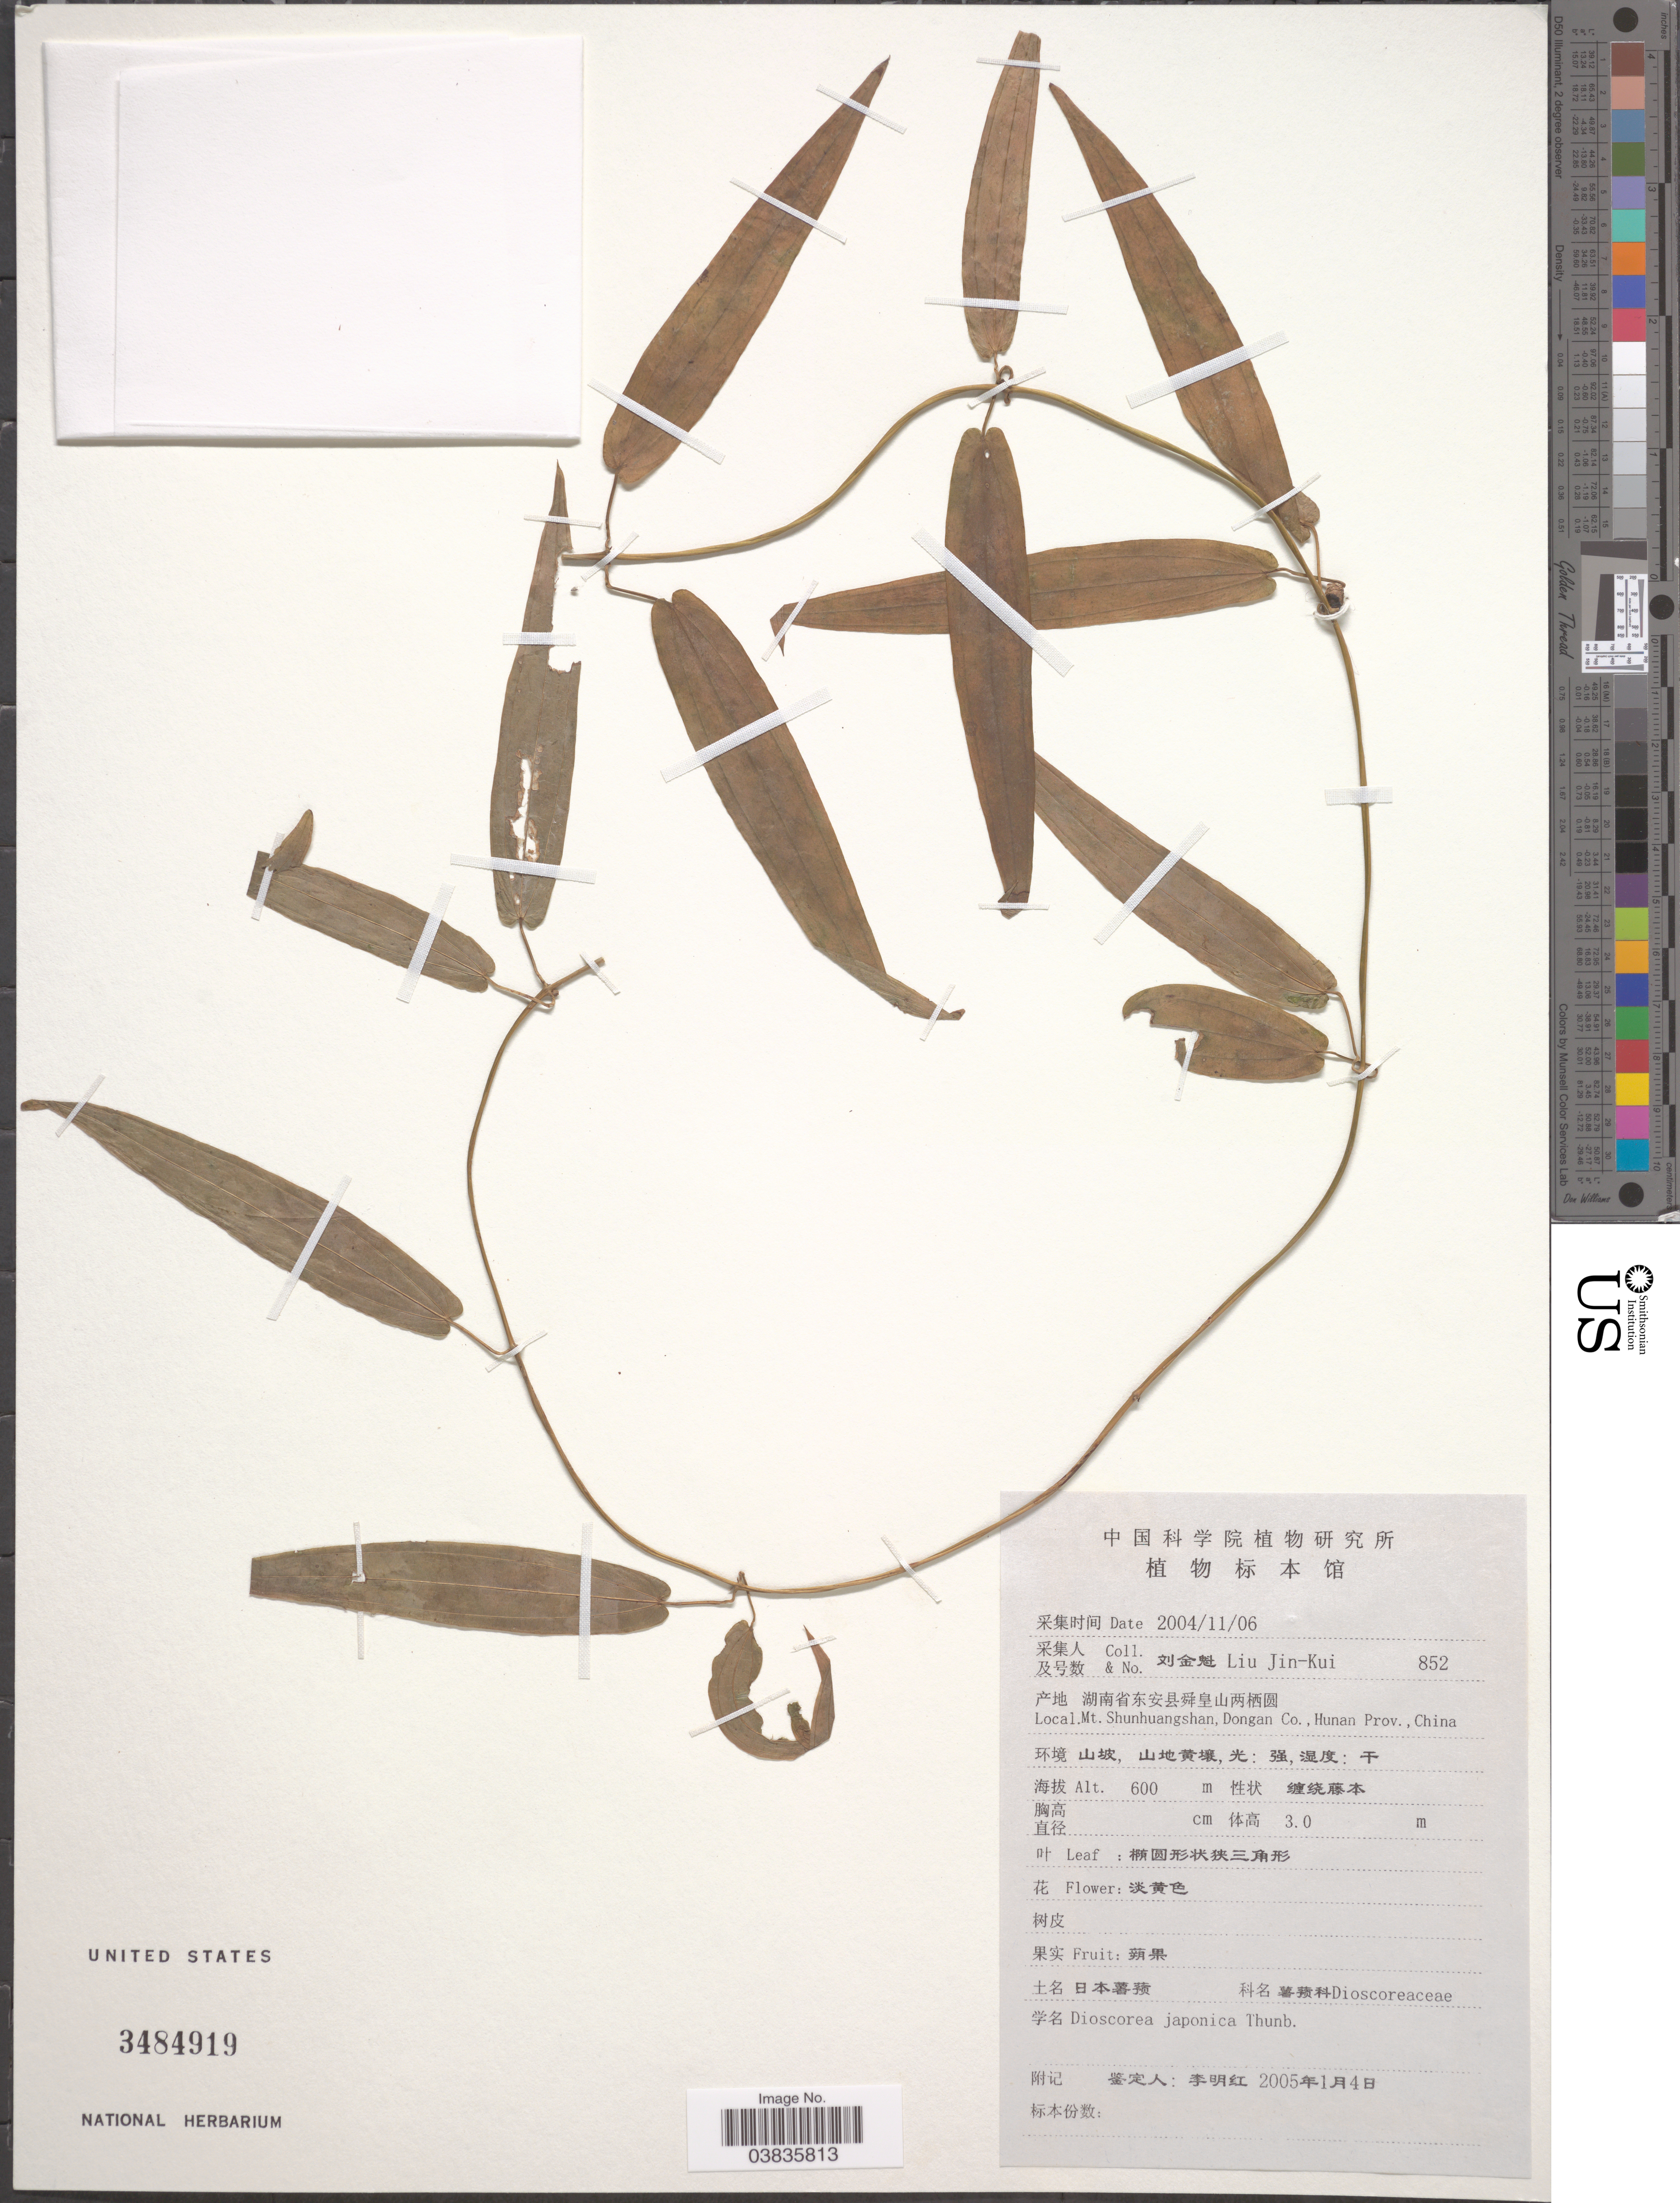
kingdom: Plantae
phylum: Tracheophyta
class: Liliopsida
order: Dioscoreales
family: Dioscoreaceae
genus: Dioscorea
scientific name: Dioscorea japonica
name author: Thunb.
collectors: Liu Jin-Kui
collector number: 852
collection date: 2004-11-06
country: China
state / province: Hunan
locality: Mt. Shunhuangshan, Dongan Co.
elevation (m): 600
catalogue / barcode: US 3484919